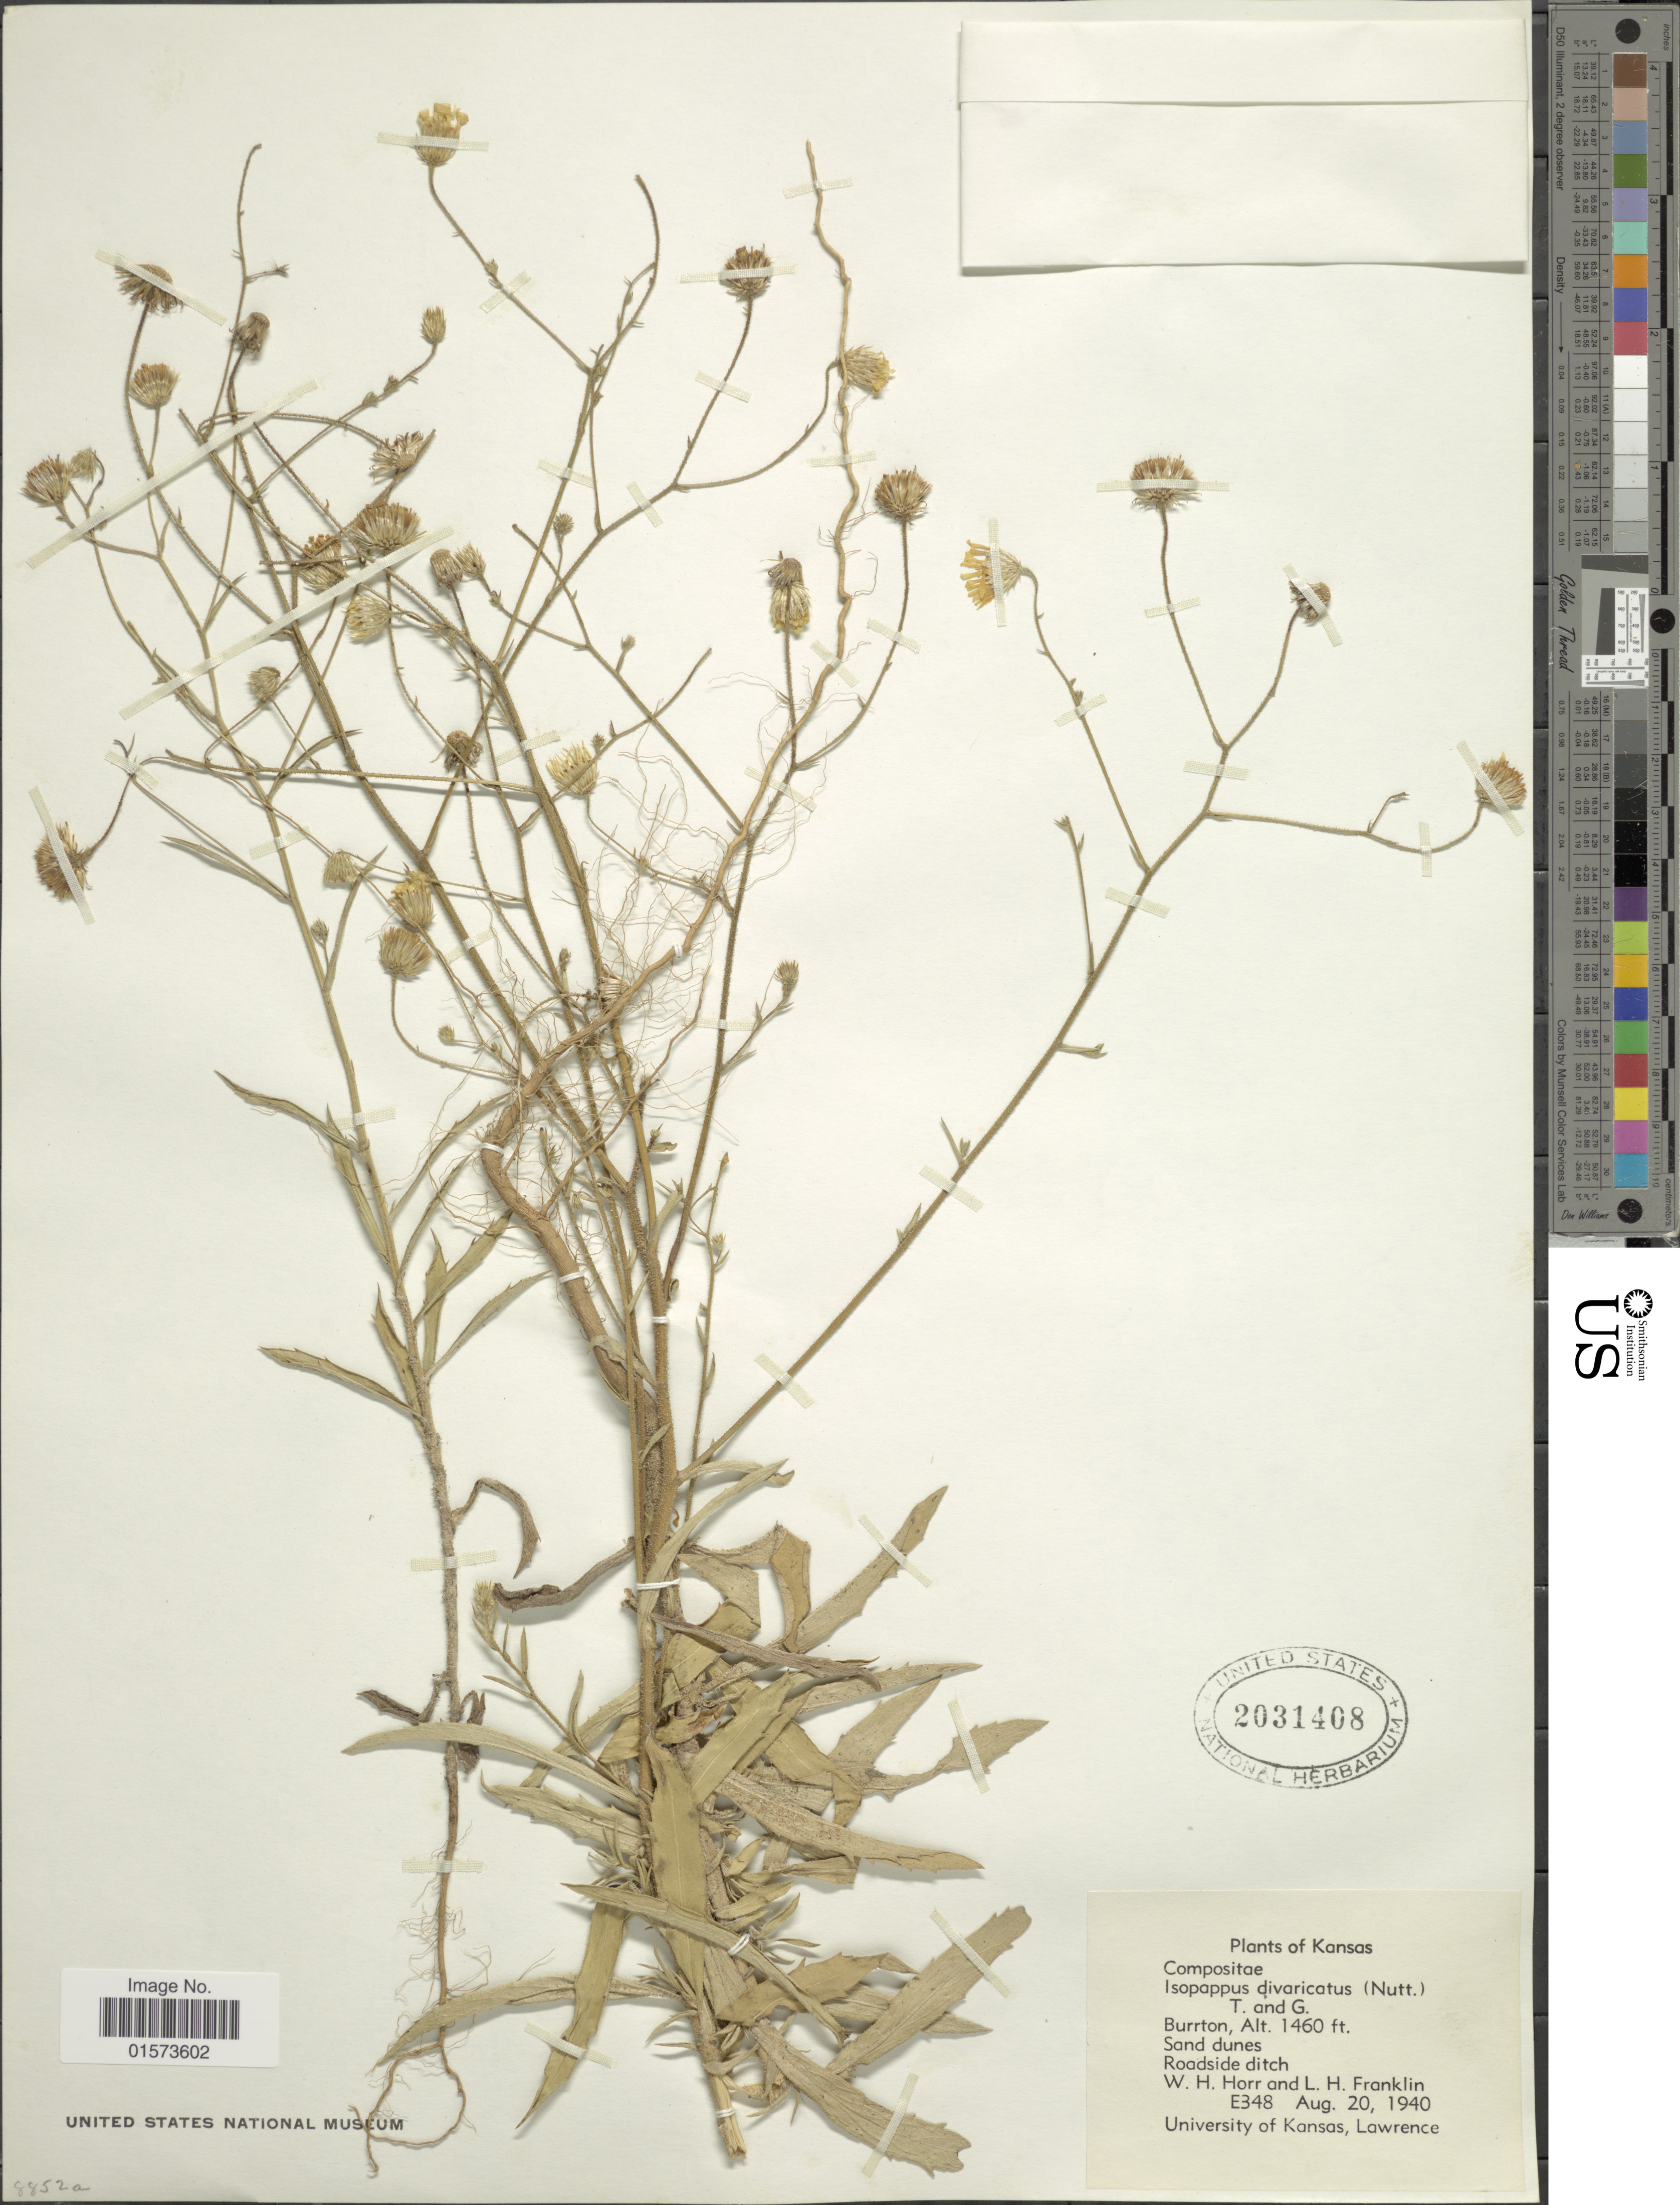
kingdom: Plantae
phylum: Tracheophyta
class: Magnoliopsida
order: Asterales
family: Asteraceae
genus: Croptilon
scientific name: Croptilon divaricatum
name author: (Nutt.) Raf.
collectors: W. H. Horr & L. H. Franklin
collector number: E348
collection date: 1940-08-20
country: United States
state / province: Kansas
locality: Burrton, Sand dunes, Roadside ditch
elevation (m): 445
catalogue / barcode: US 2031408